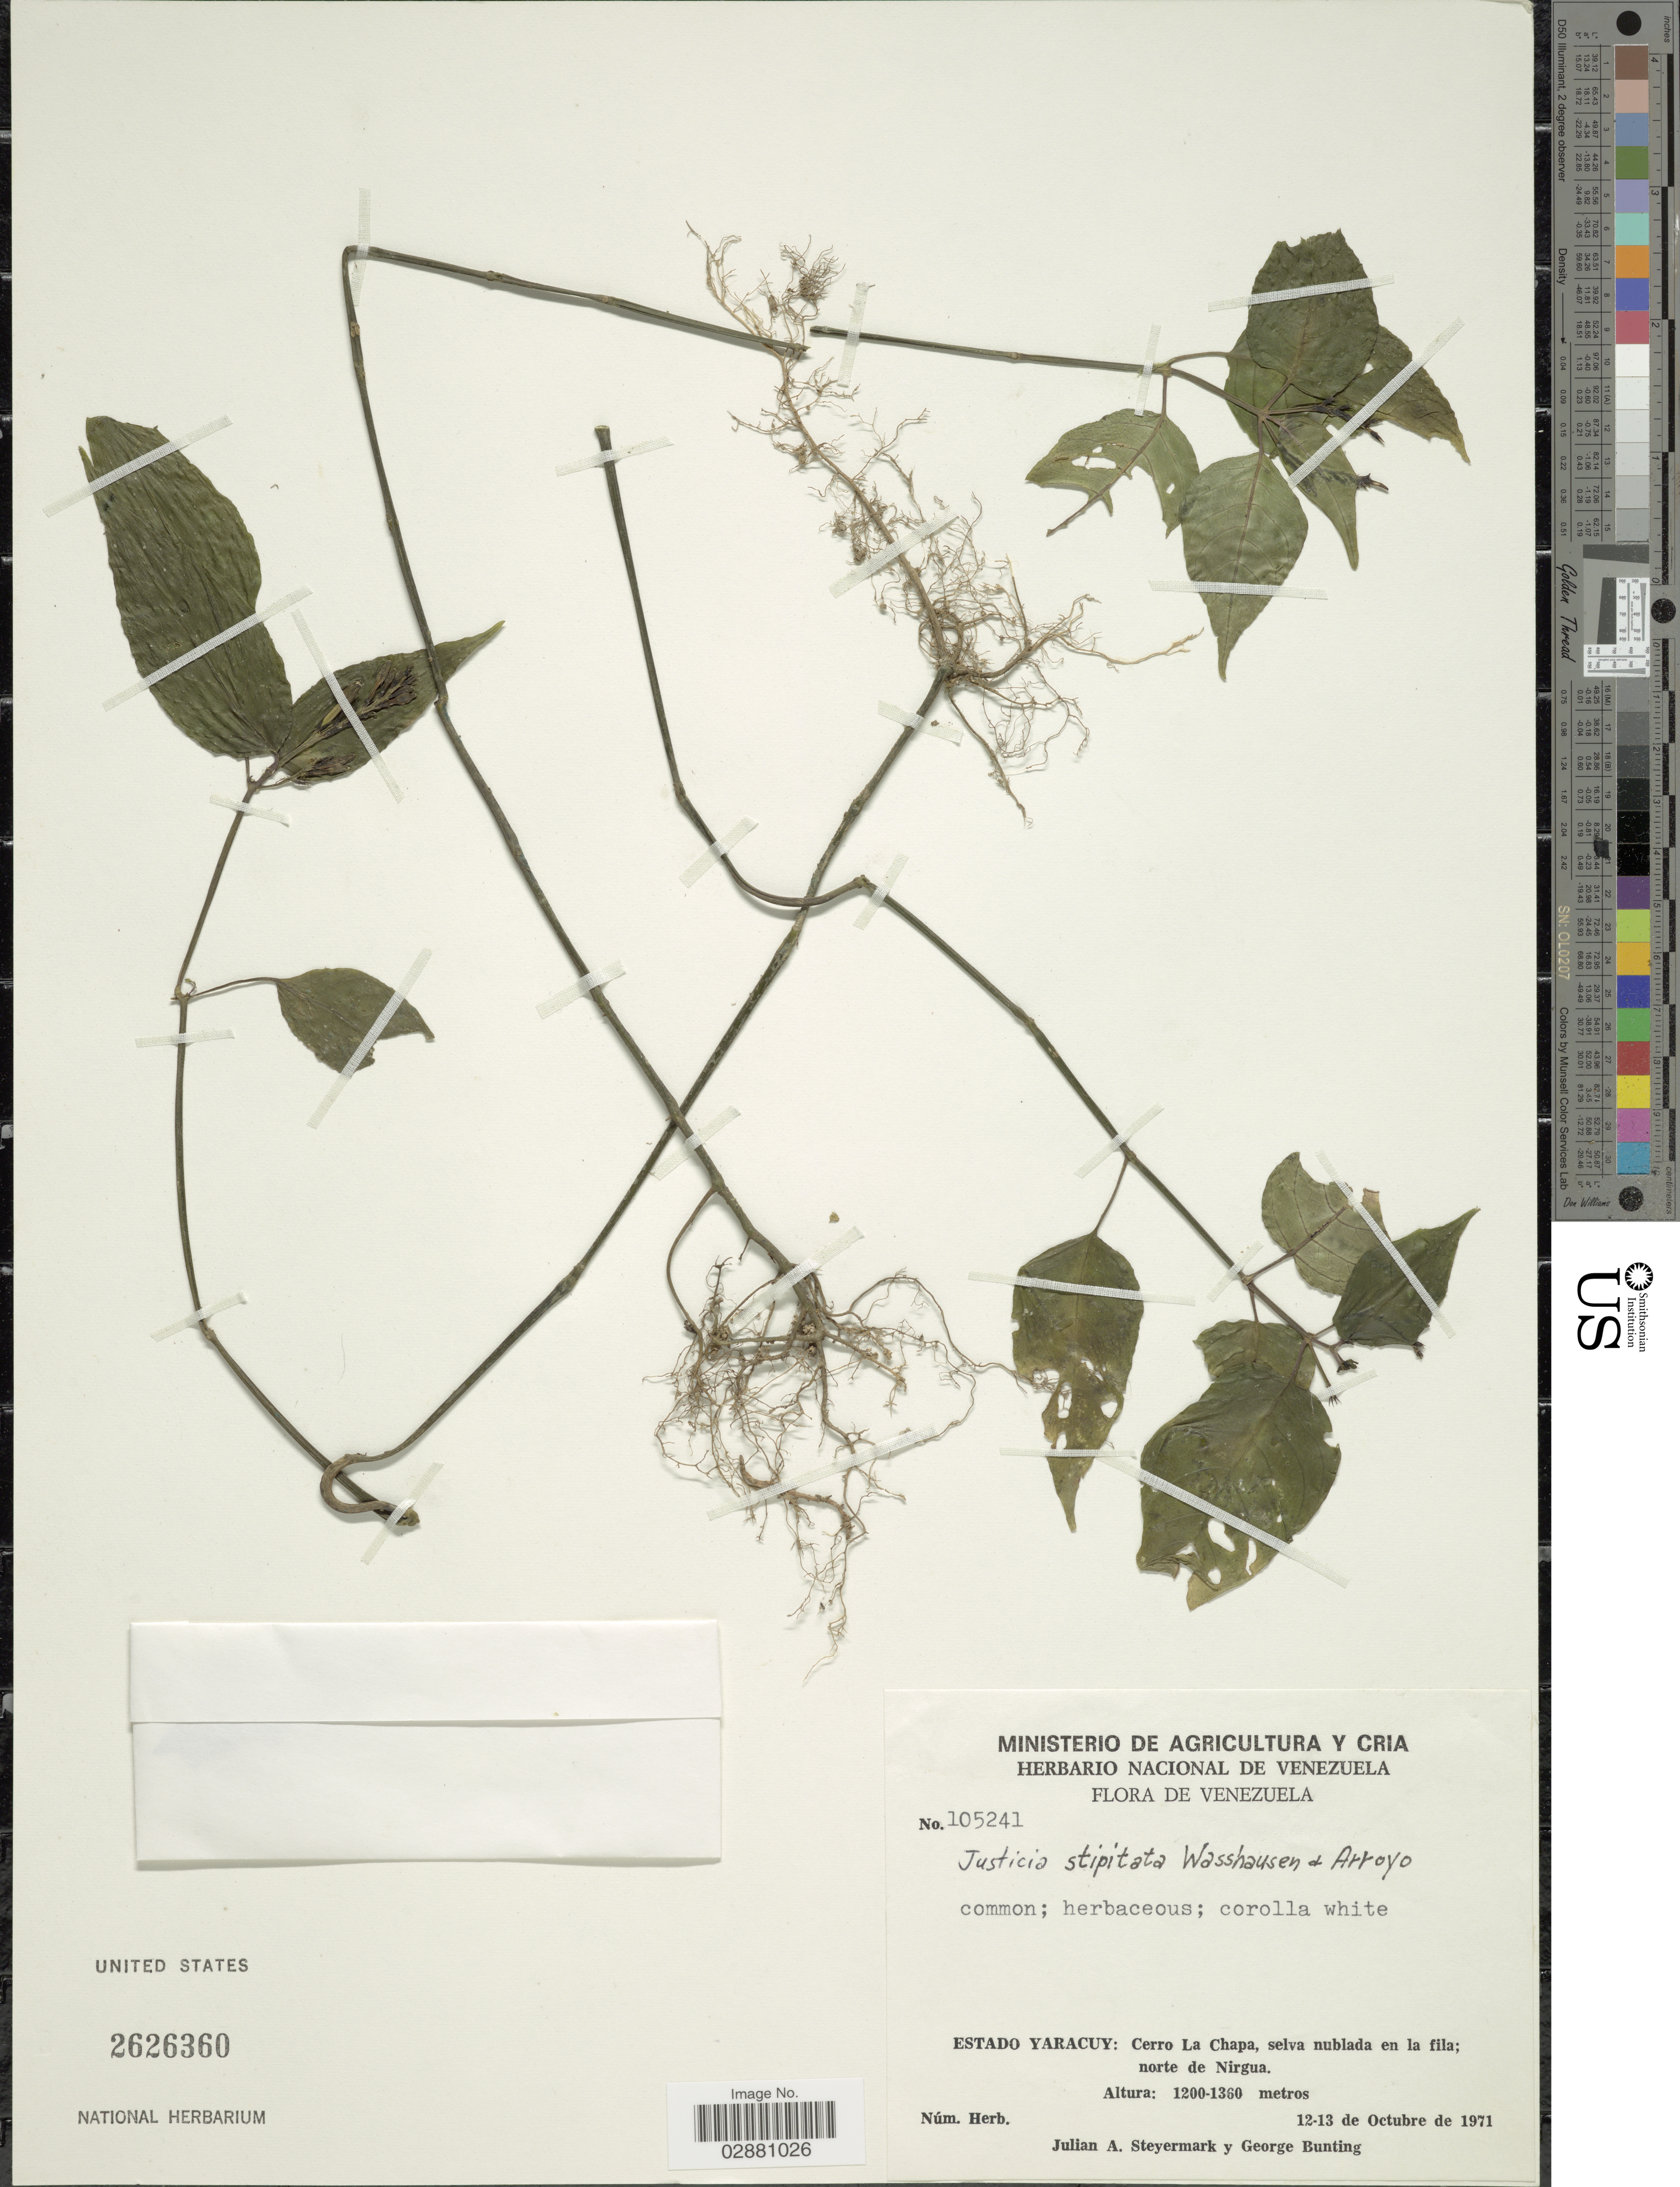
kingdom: Plantae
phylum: Tracheophyta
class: Magnoliopsida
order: Lamiales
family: Acanthaceae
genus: Justicia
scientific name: Justicia stipitata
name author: Wassh. & Arroyo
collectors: J. Steyermark & G. S. Bunting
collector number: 105241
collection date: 1971-10-12/1971-10-13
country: Venezuela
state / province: Aragua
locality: Estado Yaracuy: Cerro La Chapa, selva nublada en la fila; norte de Nirgue.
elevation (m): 1200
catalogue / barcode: US 2626360